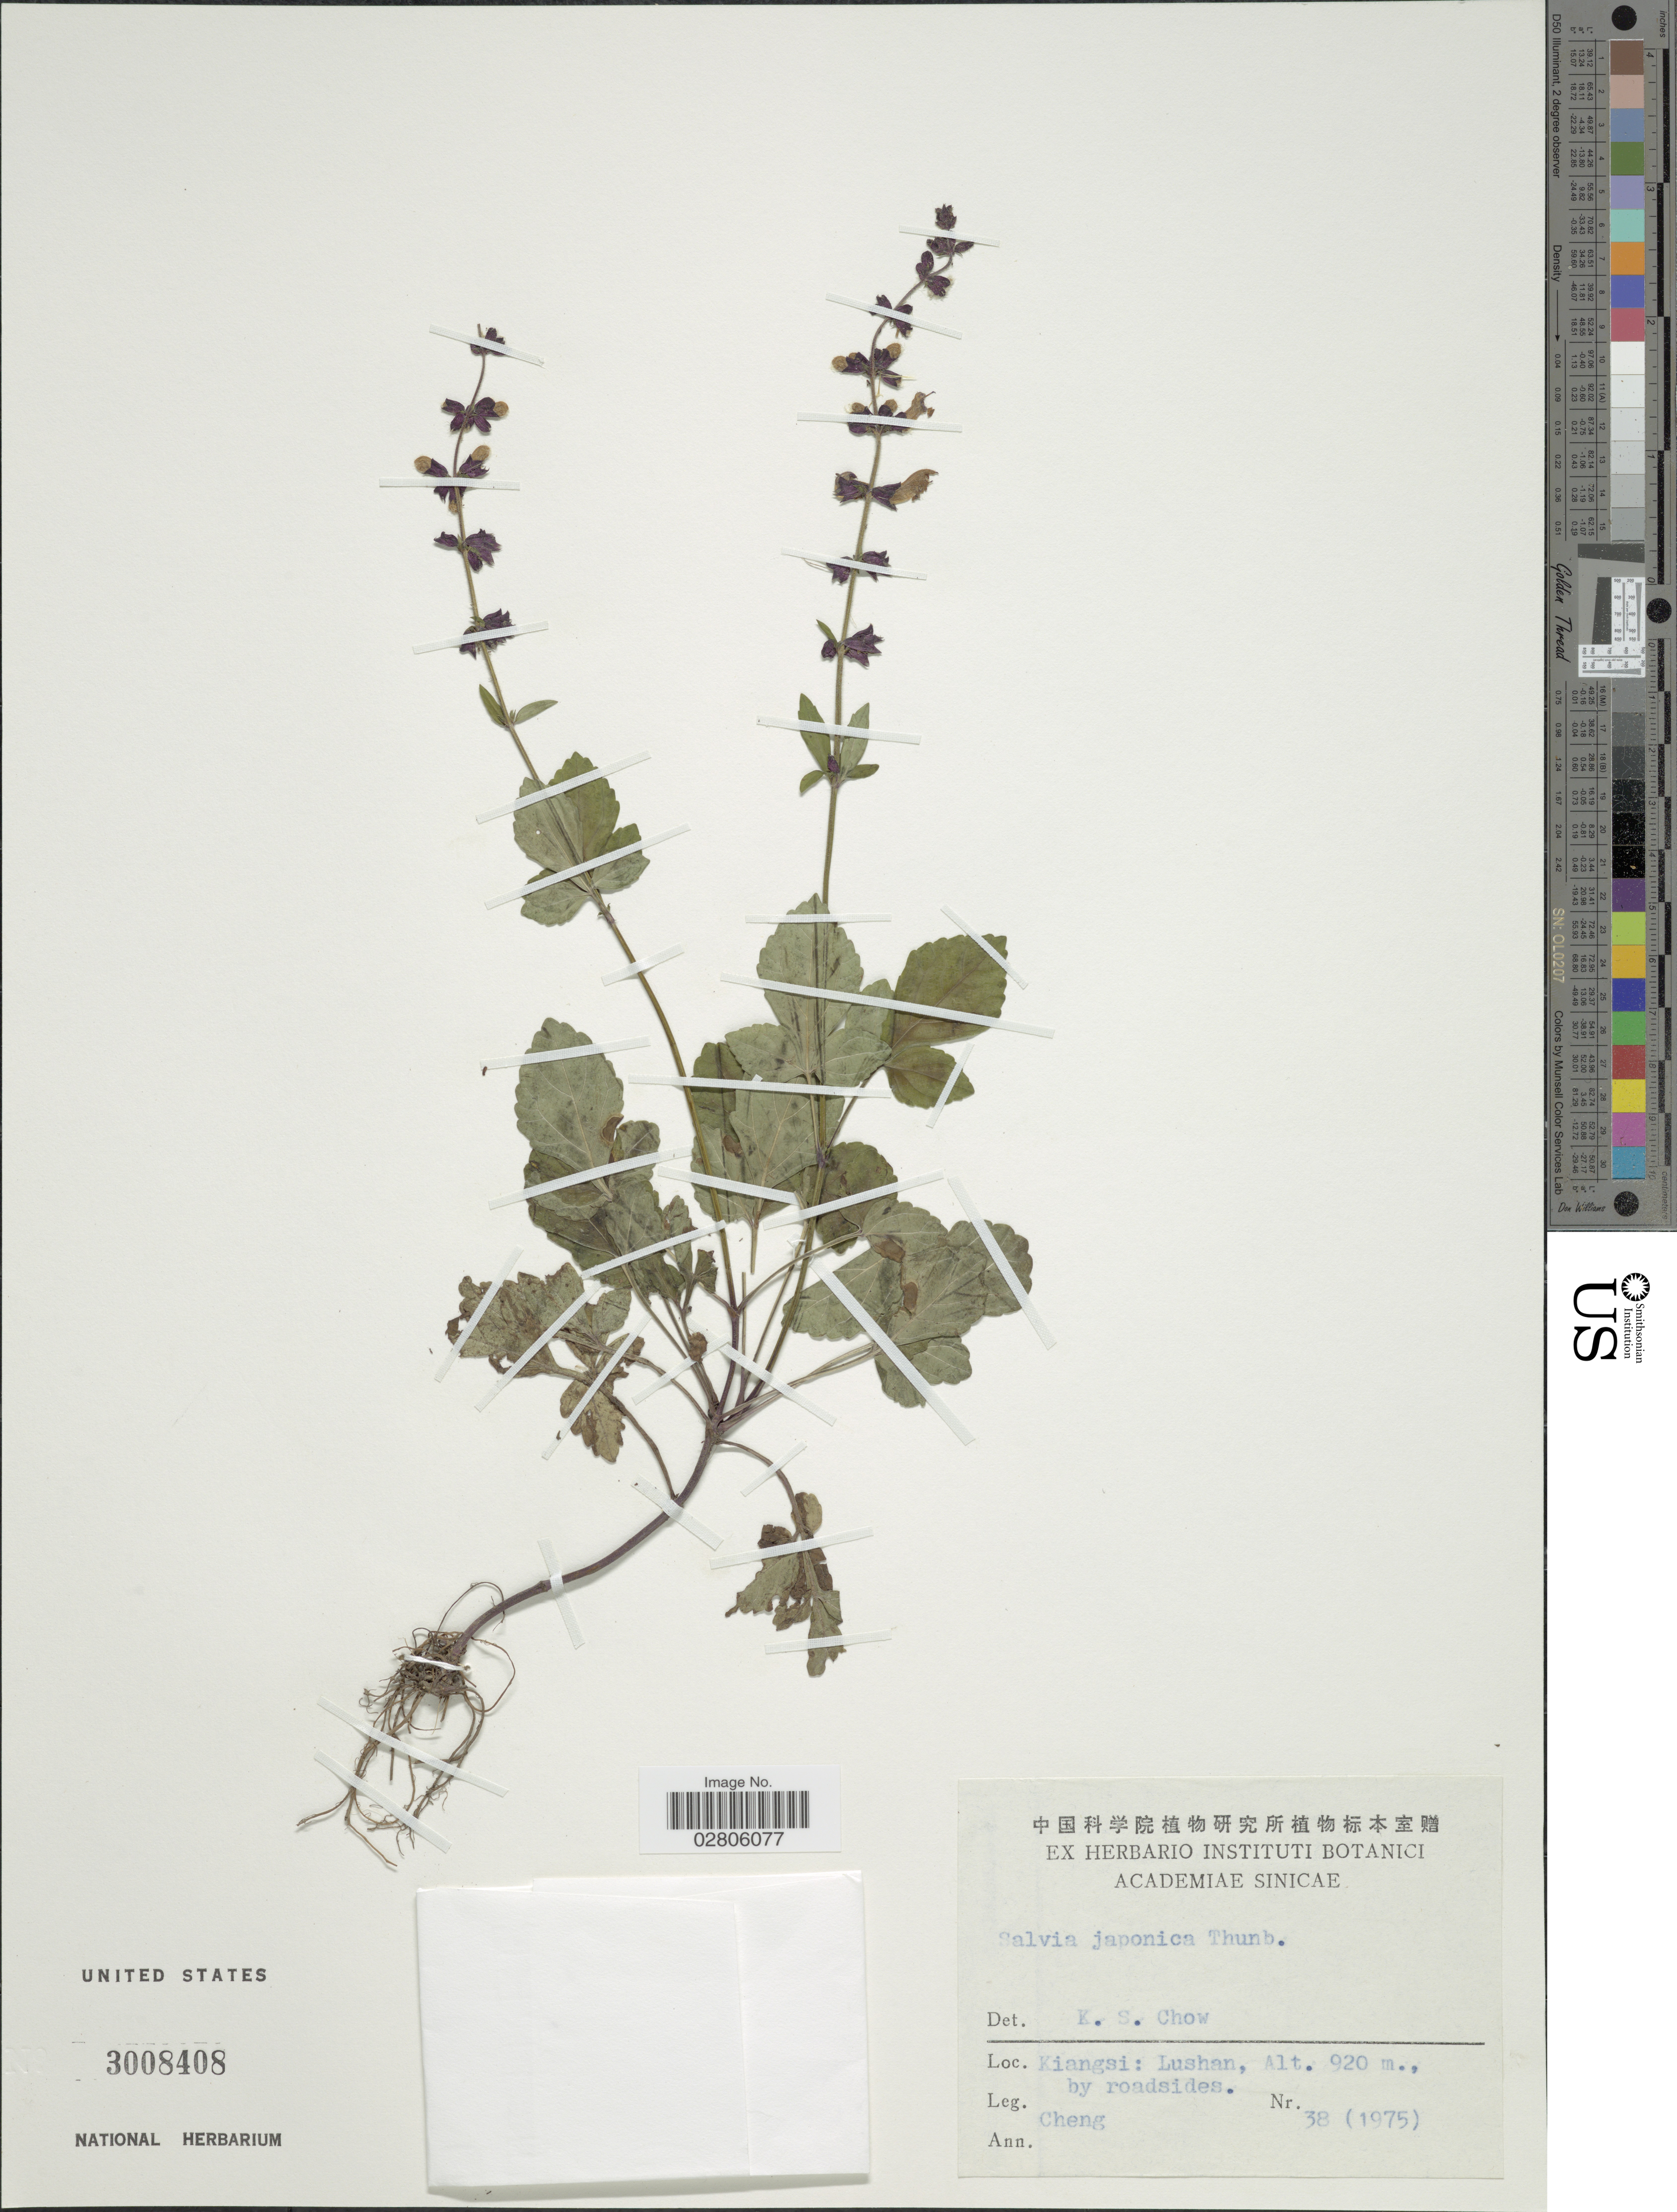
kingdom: Plantae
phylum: Tracheophyta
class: Magnoliopsida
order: Lamiales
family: Lamiaceae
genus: Salvia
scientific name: Salvia japonica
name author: Thunb.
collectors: -. Cheng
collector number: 38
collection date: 1975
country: China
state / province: Jiangxi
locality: Kiangsi: Lushan.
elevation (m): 920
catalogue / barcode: US 3008408